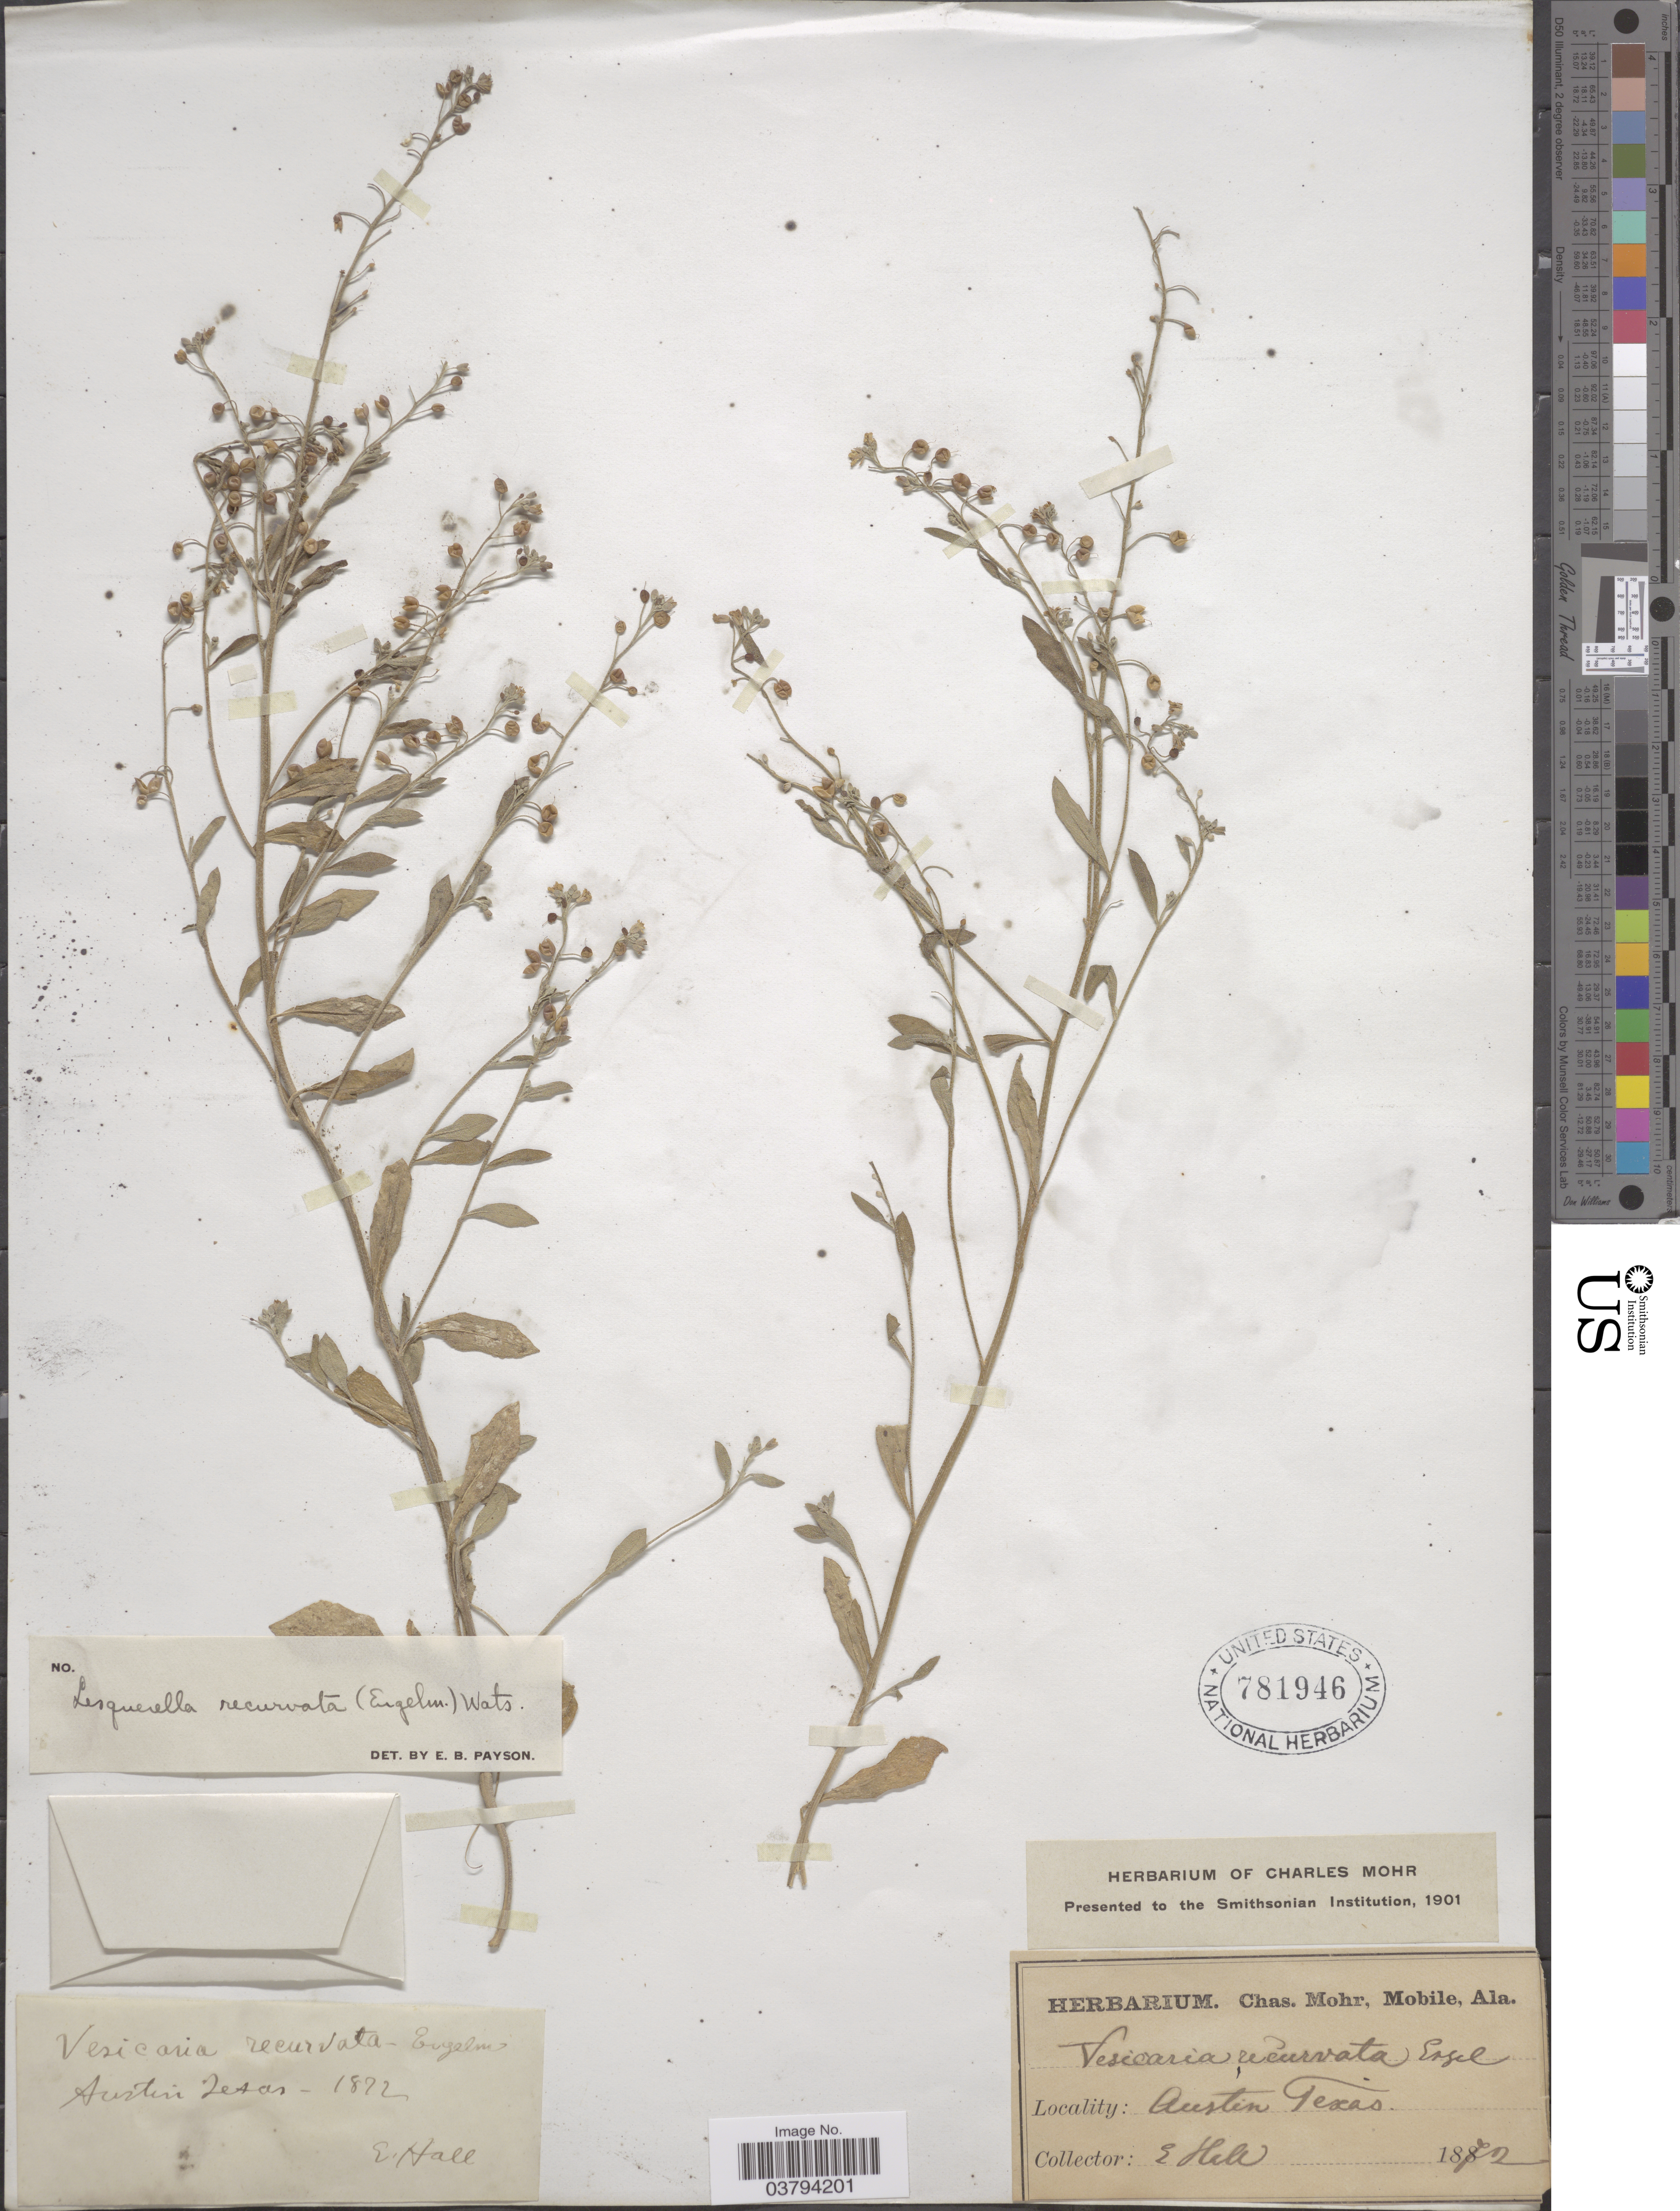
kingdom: Plantae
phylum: Tracheophyta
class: Magnoliopsida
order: Brassicales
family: Brassicaceae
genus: Lesquerella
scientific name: Lesquerella recurvata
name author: (Englem. ex A. Gray) S. Watson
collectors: E. Hall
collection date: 1872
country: United States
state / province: Texas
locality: Austin.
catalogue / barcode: US 781946